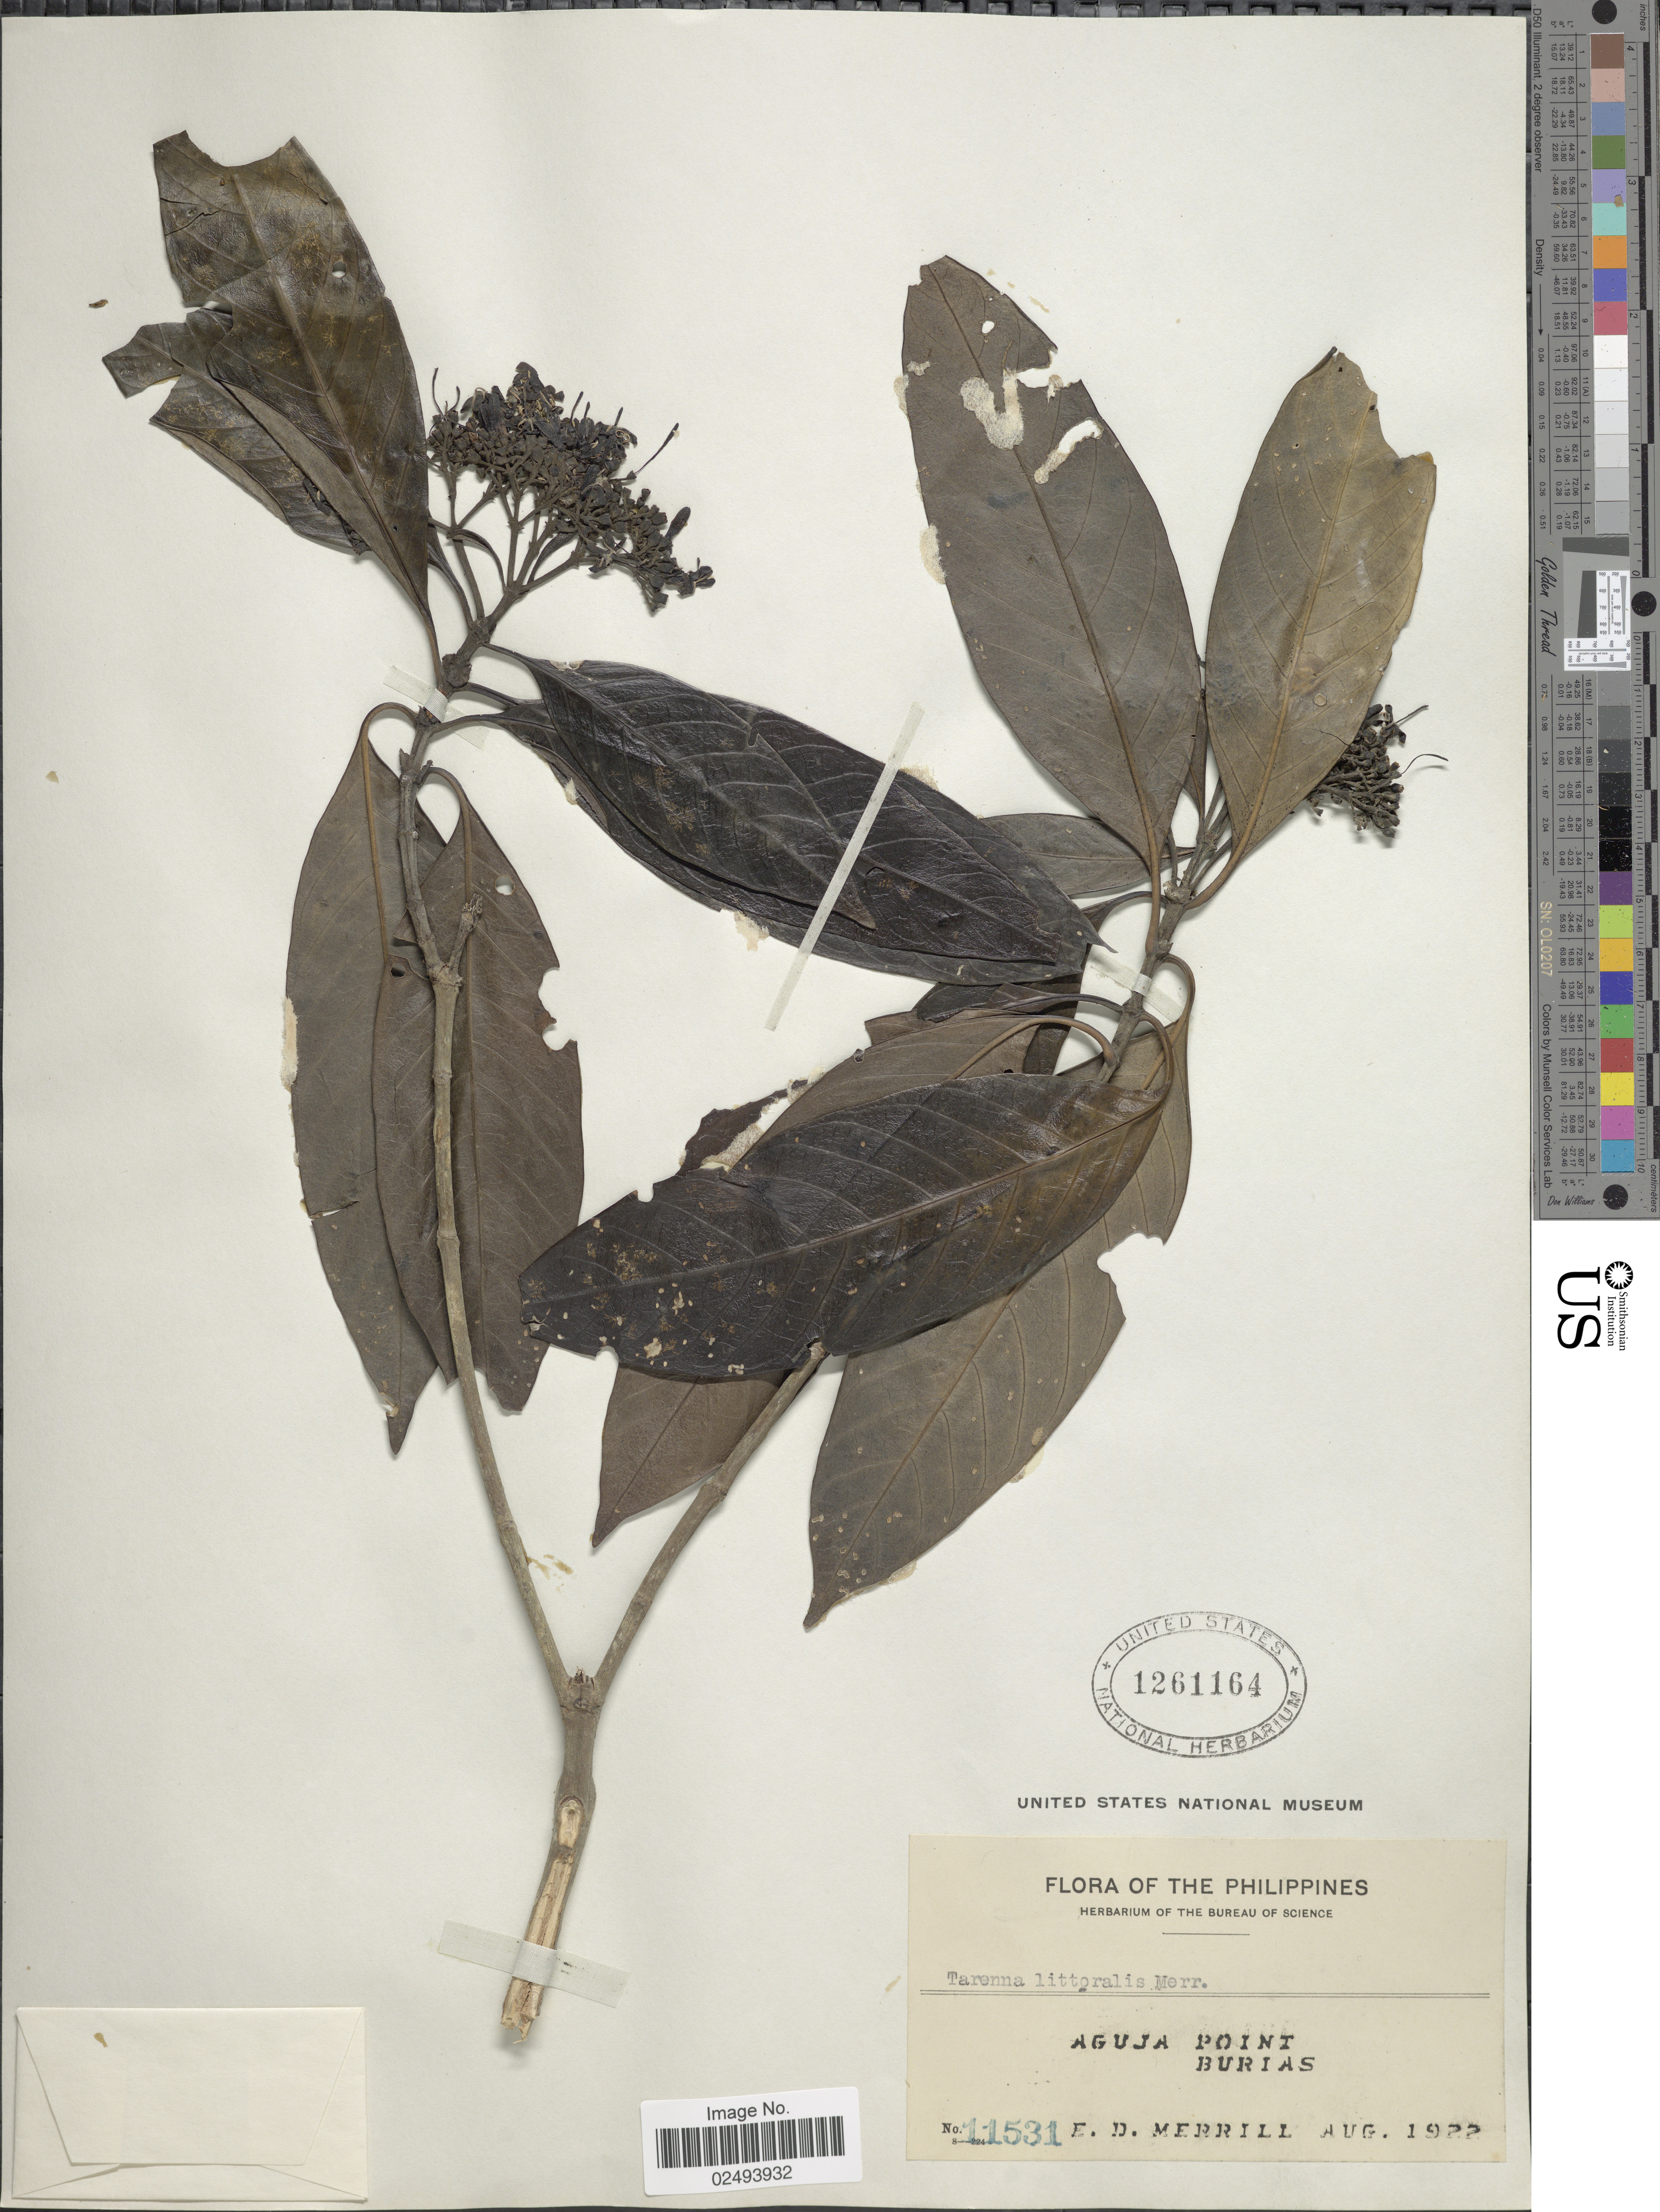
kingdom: Plantae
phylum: Tracheophyta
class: Magnoliopsida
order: Gentianales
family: Rubiaceae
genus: Tarenna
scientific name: Tarenna littoralis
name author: Merr.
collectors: E. D. Merrill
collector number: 11531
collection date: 1922-08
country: Philippines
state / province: Bicol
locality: Aguja Point, Burias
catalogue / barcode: US 1261164